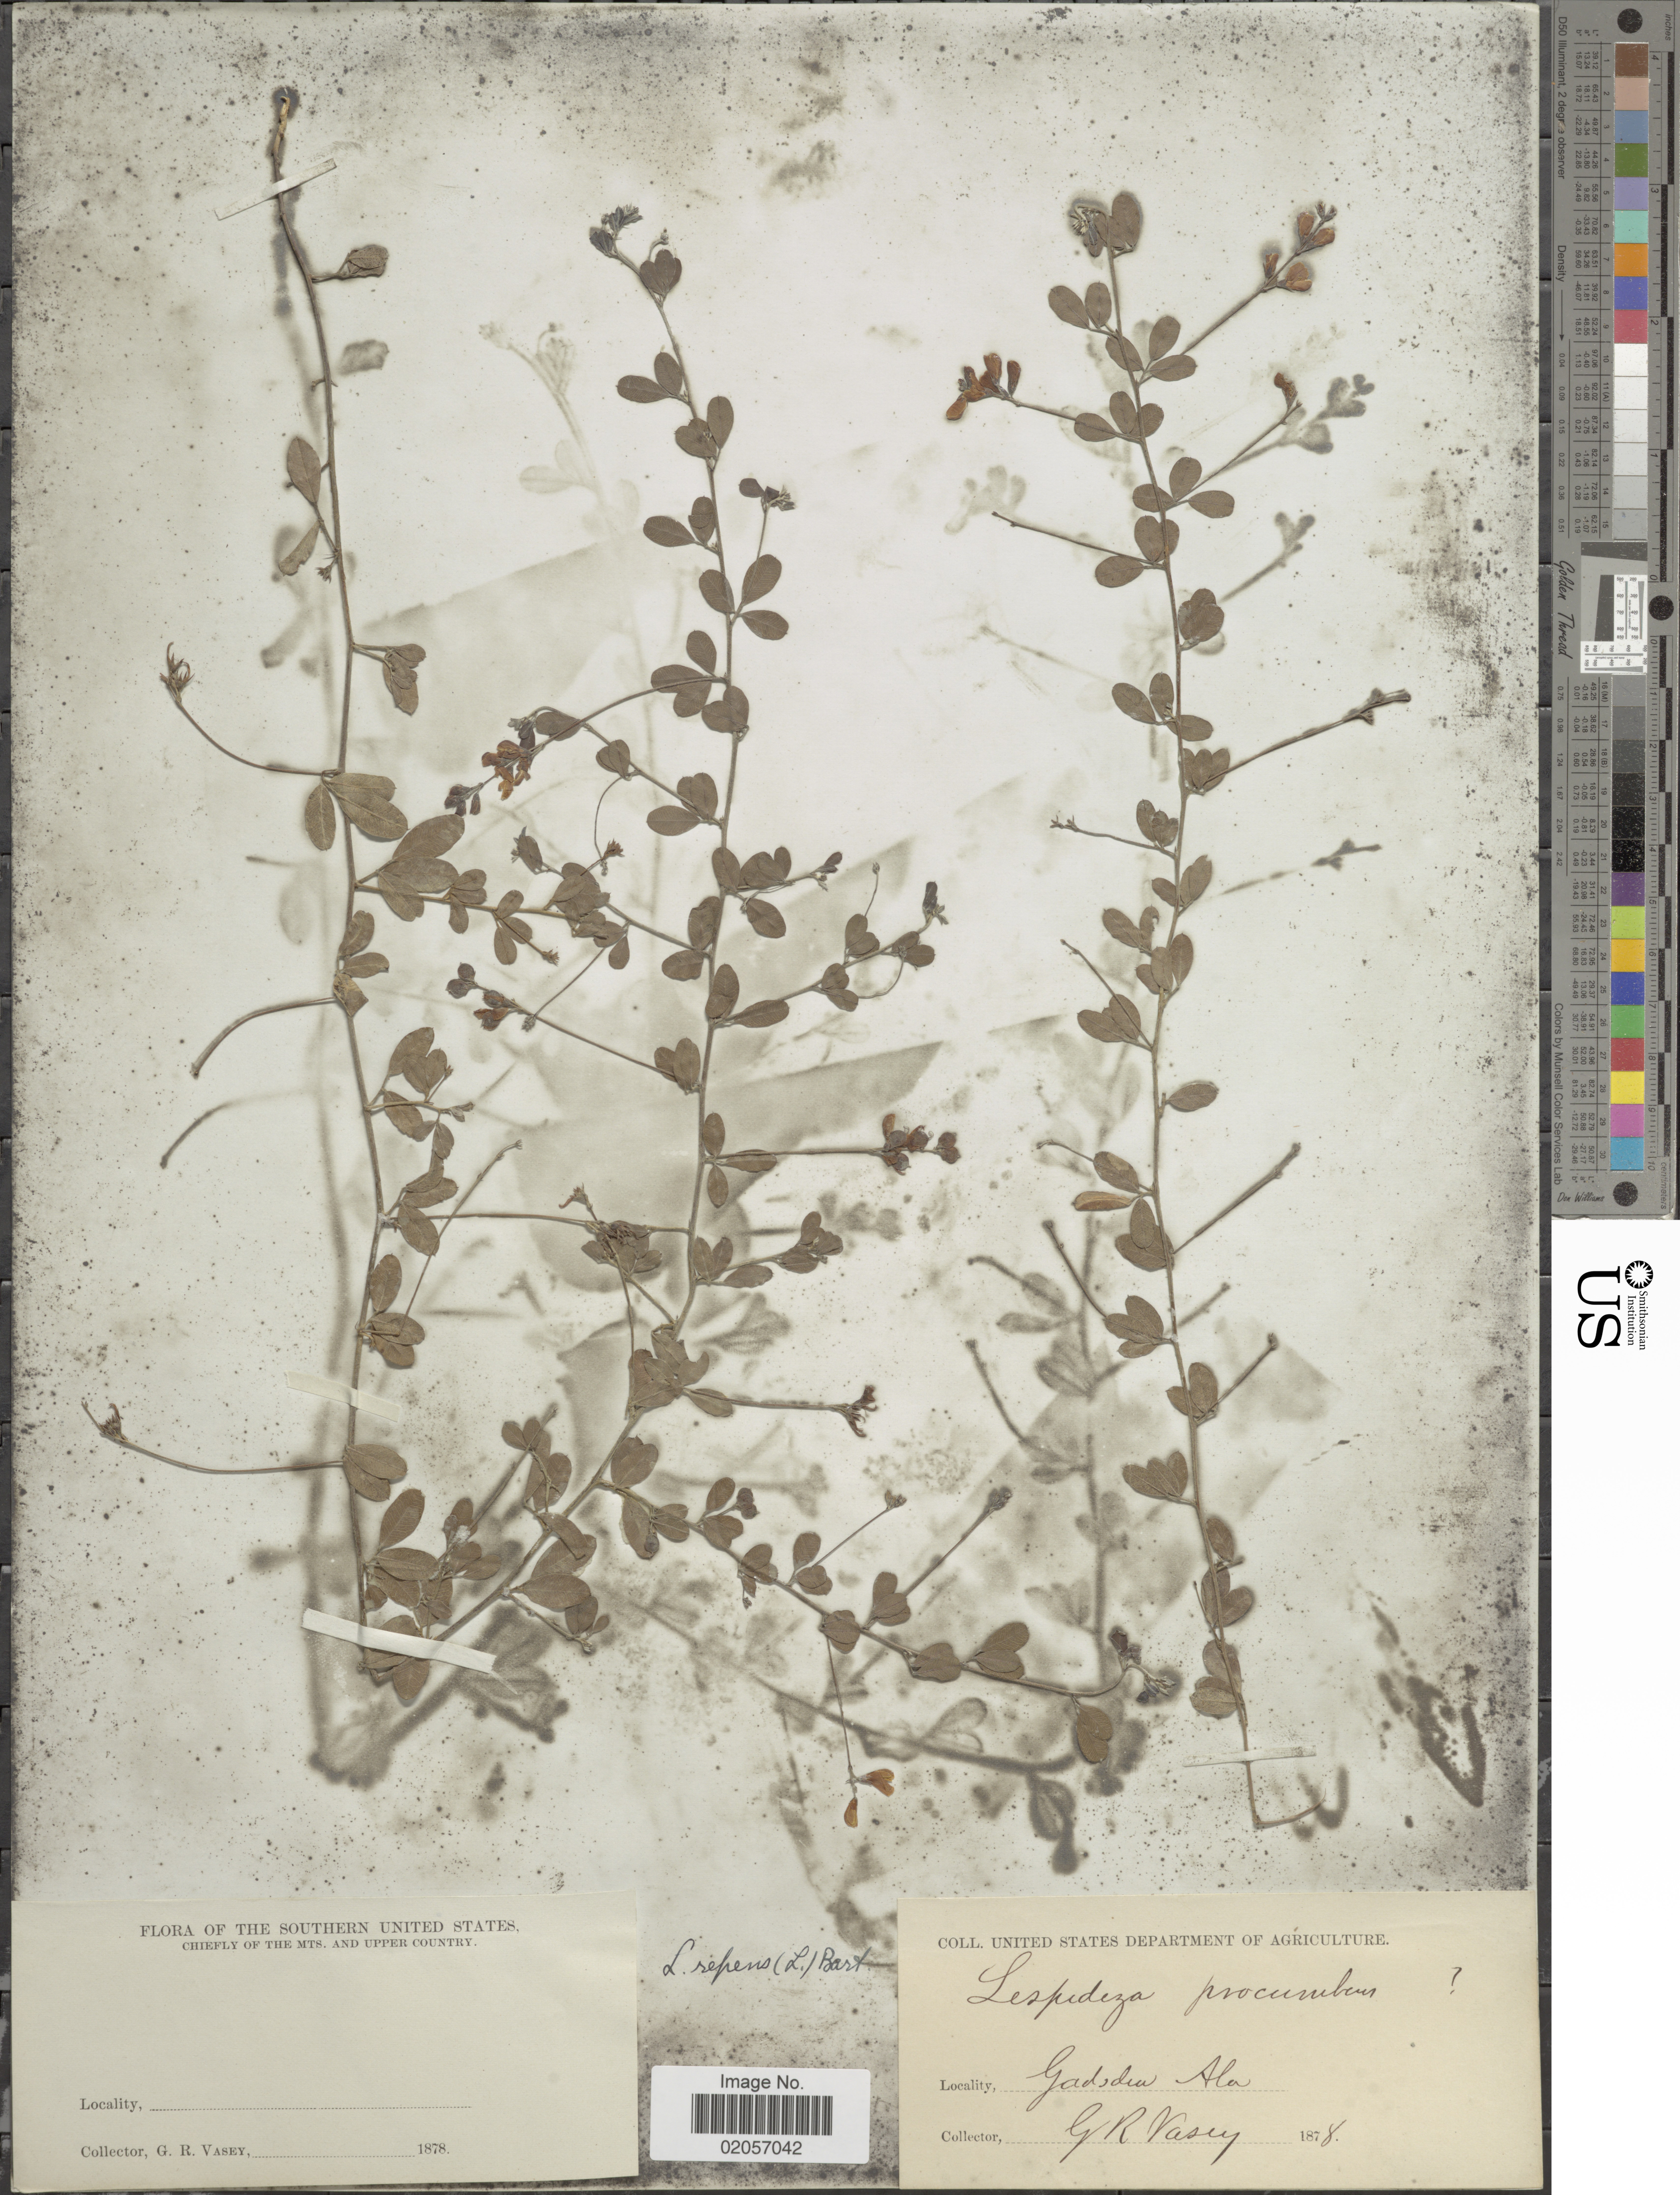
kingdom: Plantae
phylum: Tracheophyta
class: Magnoliopsida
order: Fabales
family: Fabaceae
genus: Lespedeza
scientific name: Lespedeza repens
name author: (L.) W.P.C. Barton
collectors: G. R. Vasey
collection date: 1878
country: United States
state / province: Alabama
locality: Southern United States, chiefly of the Mts. and the upper country. Gadsden